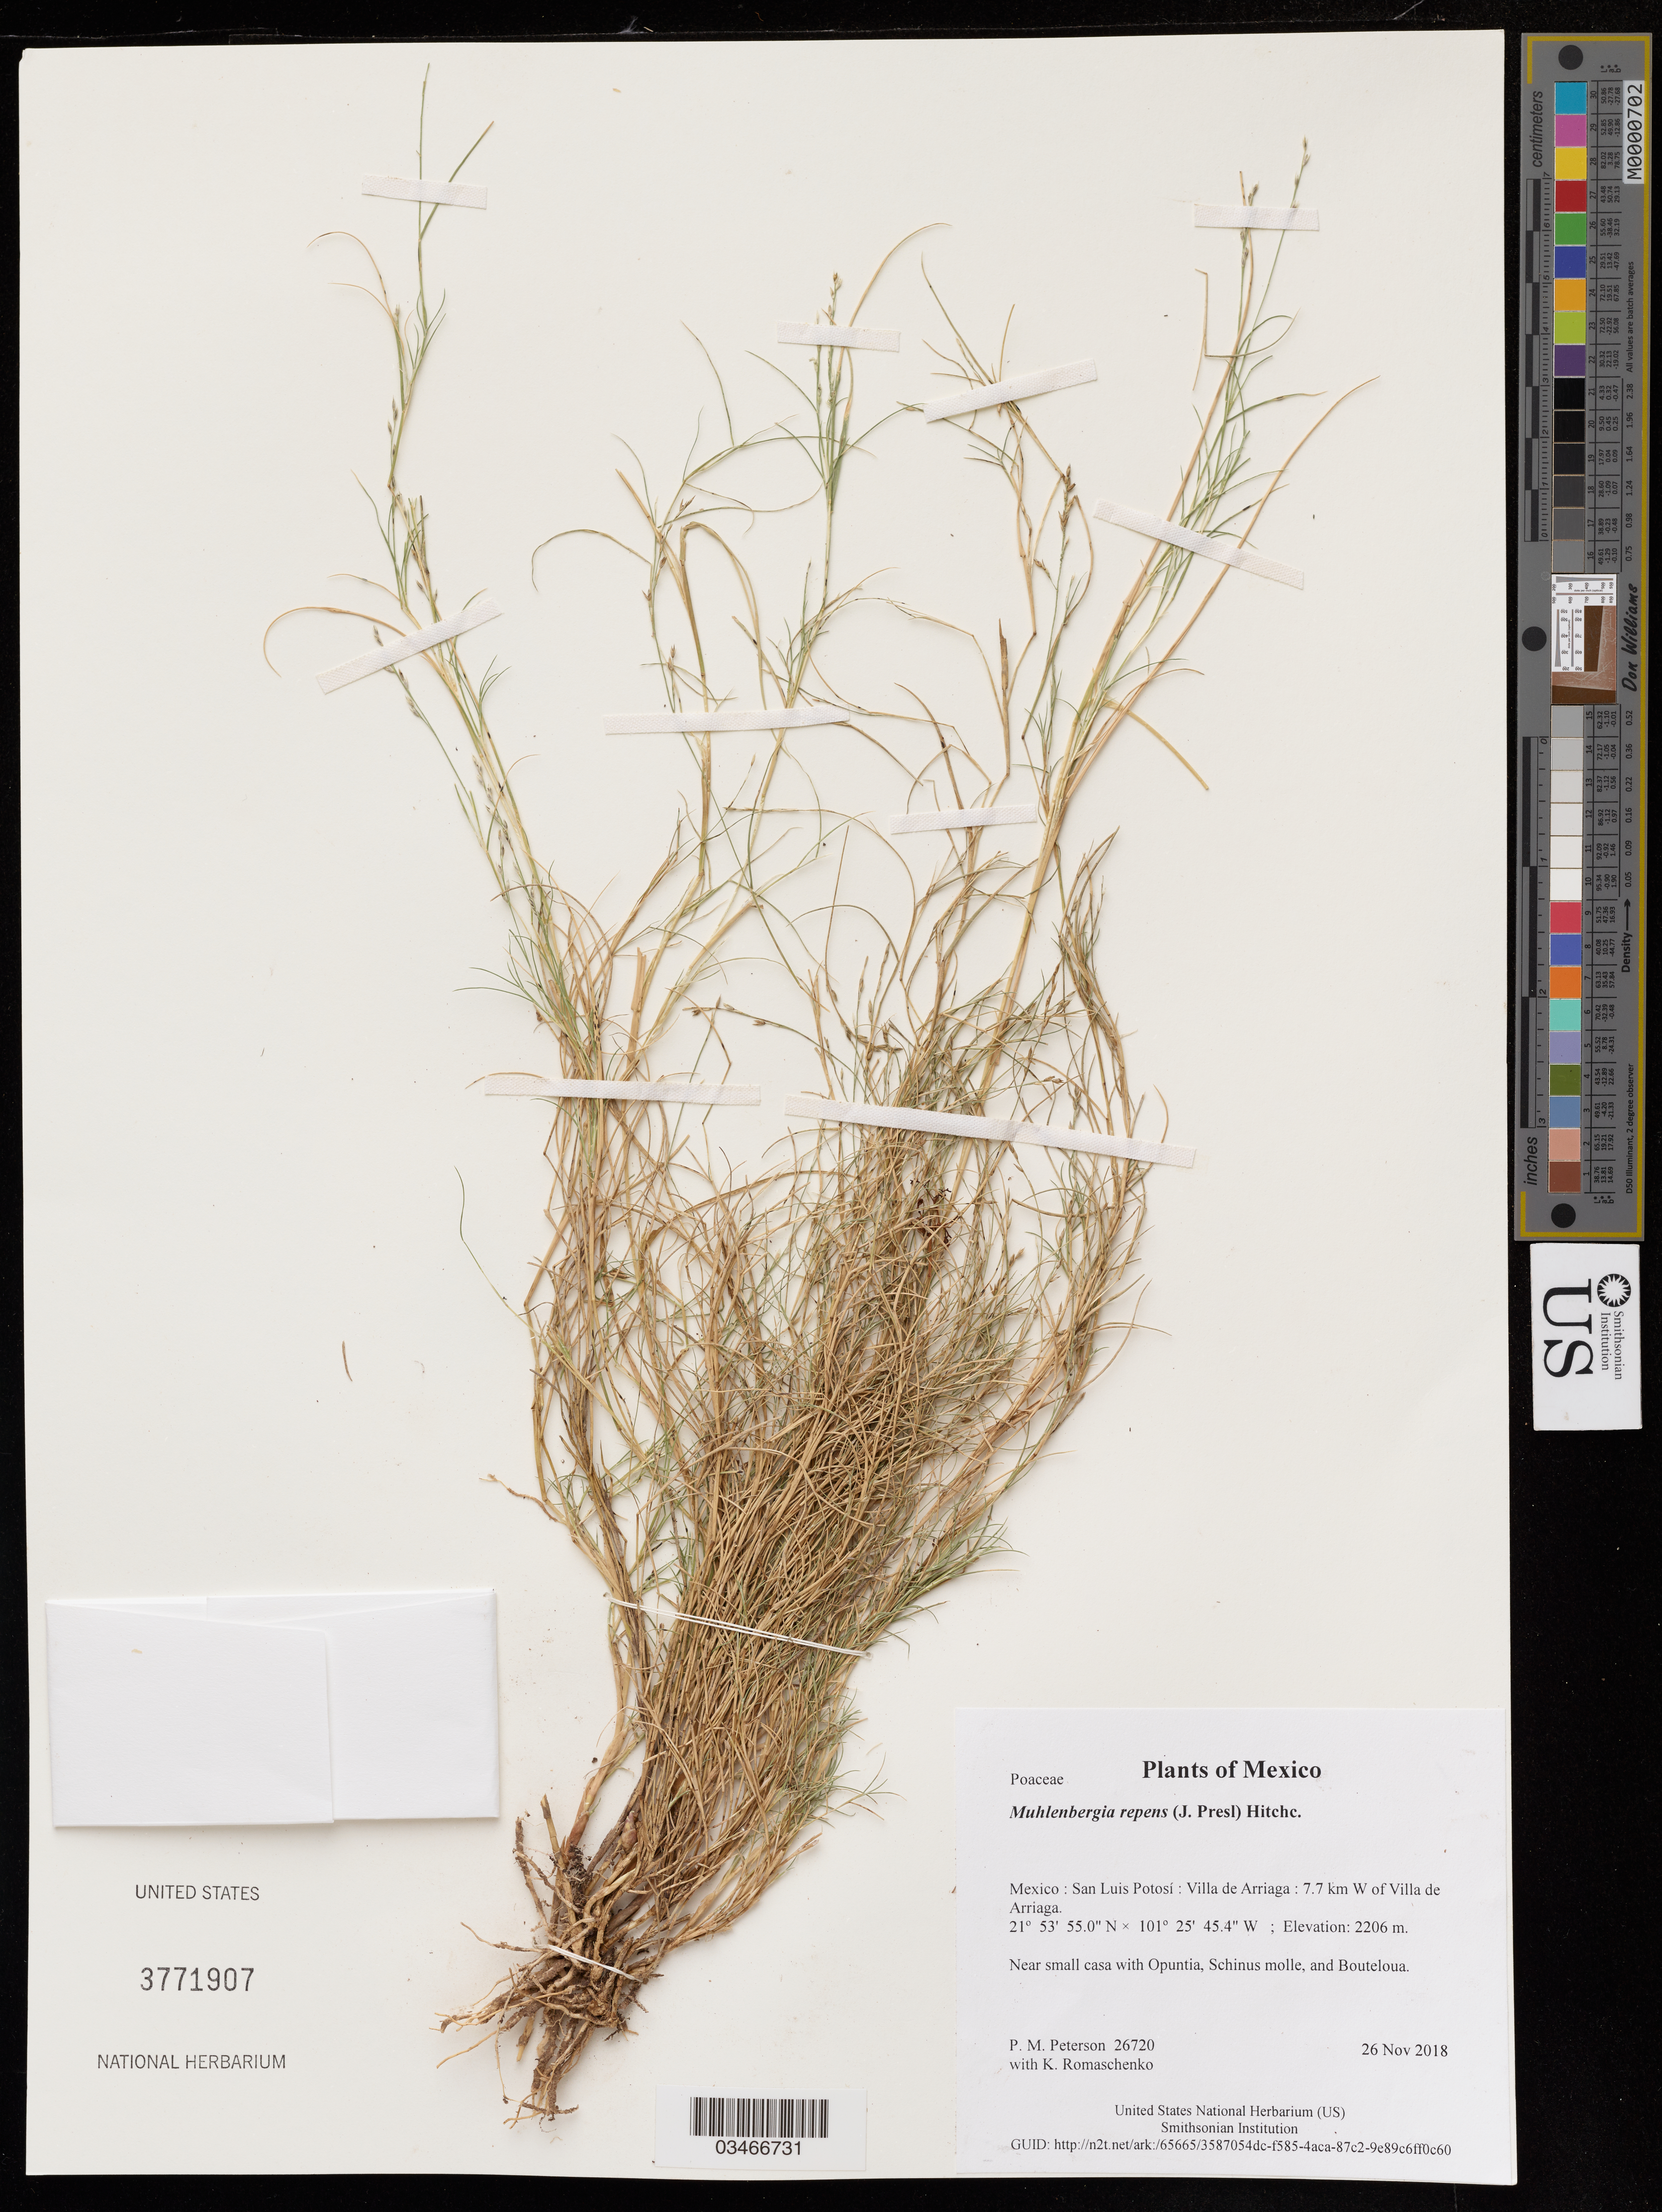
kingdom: Plantae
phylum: Tracheophyta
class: Liliopsida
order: Poales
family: Poaceae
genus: Muhlenbergia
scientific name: Muhlenbergia repens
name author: (J. Presl) Hitchc.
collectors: P. M. Peterson & K. Romaschenko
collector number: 26720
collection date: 2018-11-26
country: Mexico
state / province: San Luis Potosí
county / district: Villa de Arriaga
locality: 7.7 km W of Villa de Arriaga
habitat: Near small casa with Opuntia, Schinus molle, and Bouteloua.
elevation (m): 2206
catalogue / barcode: US 3771907